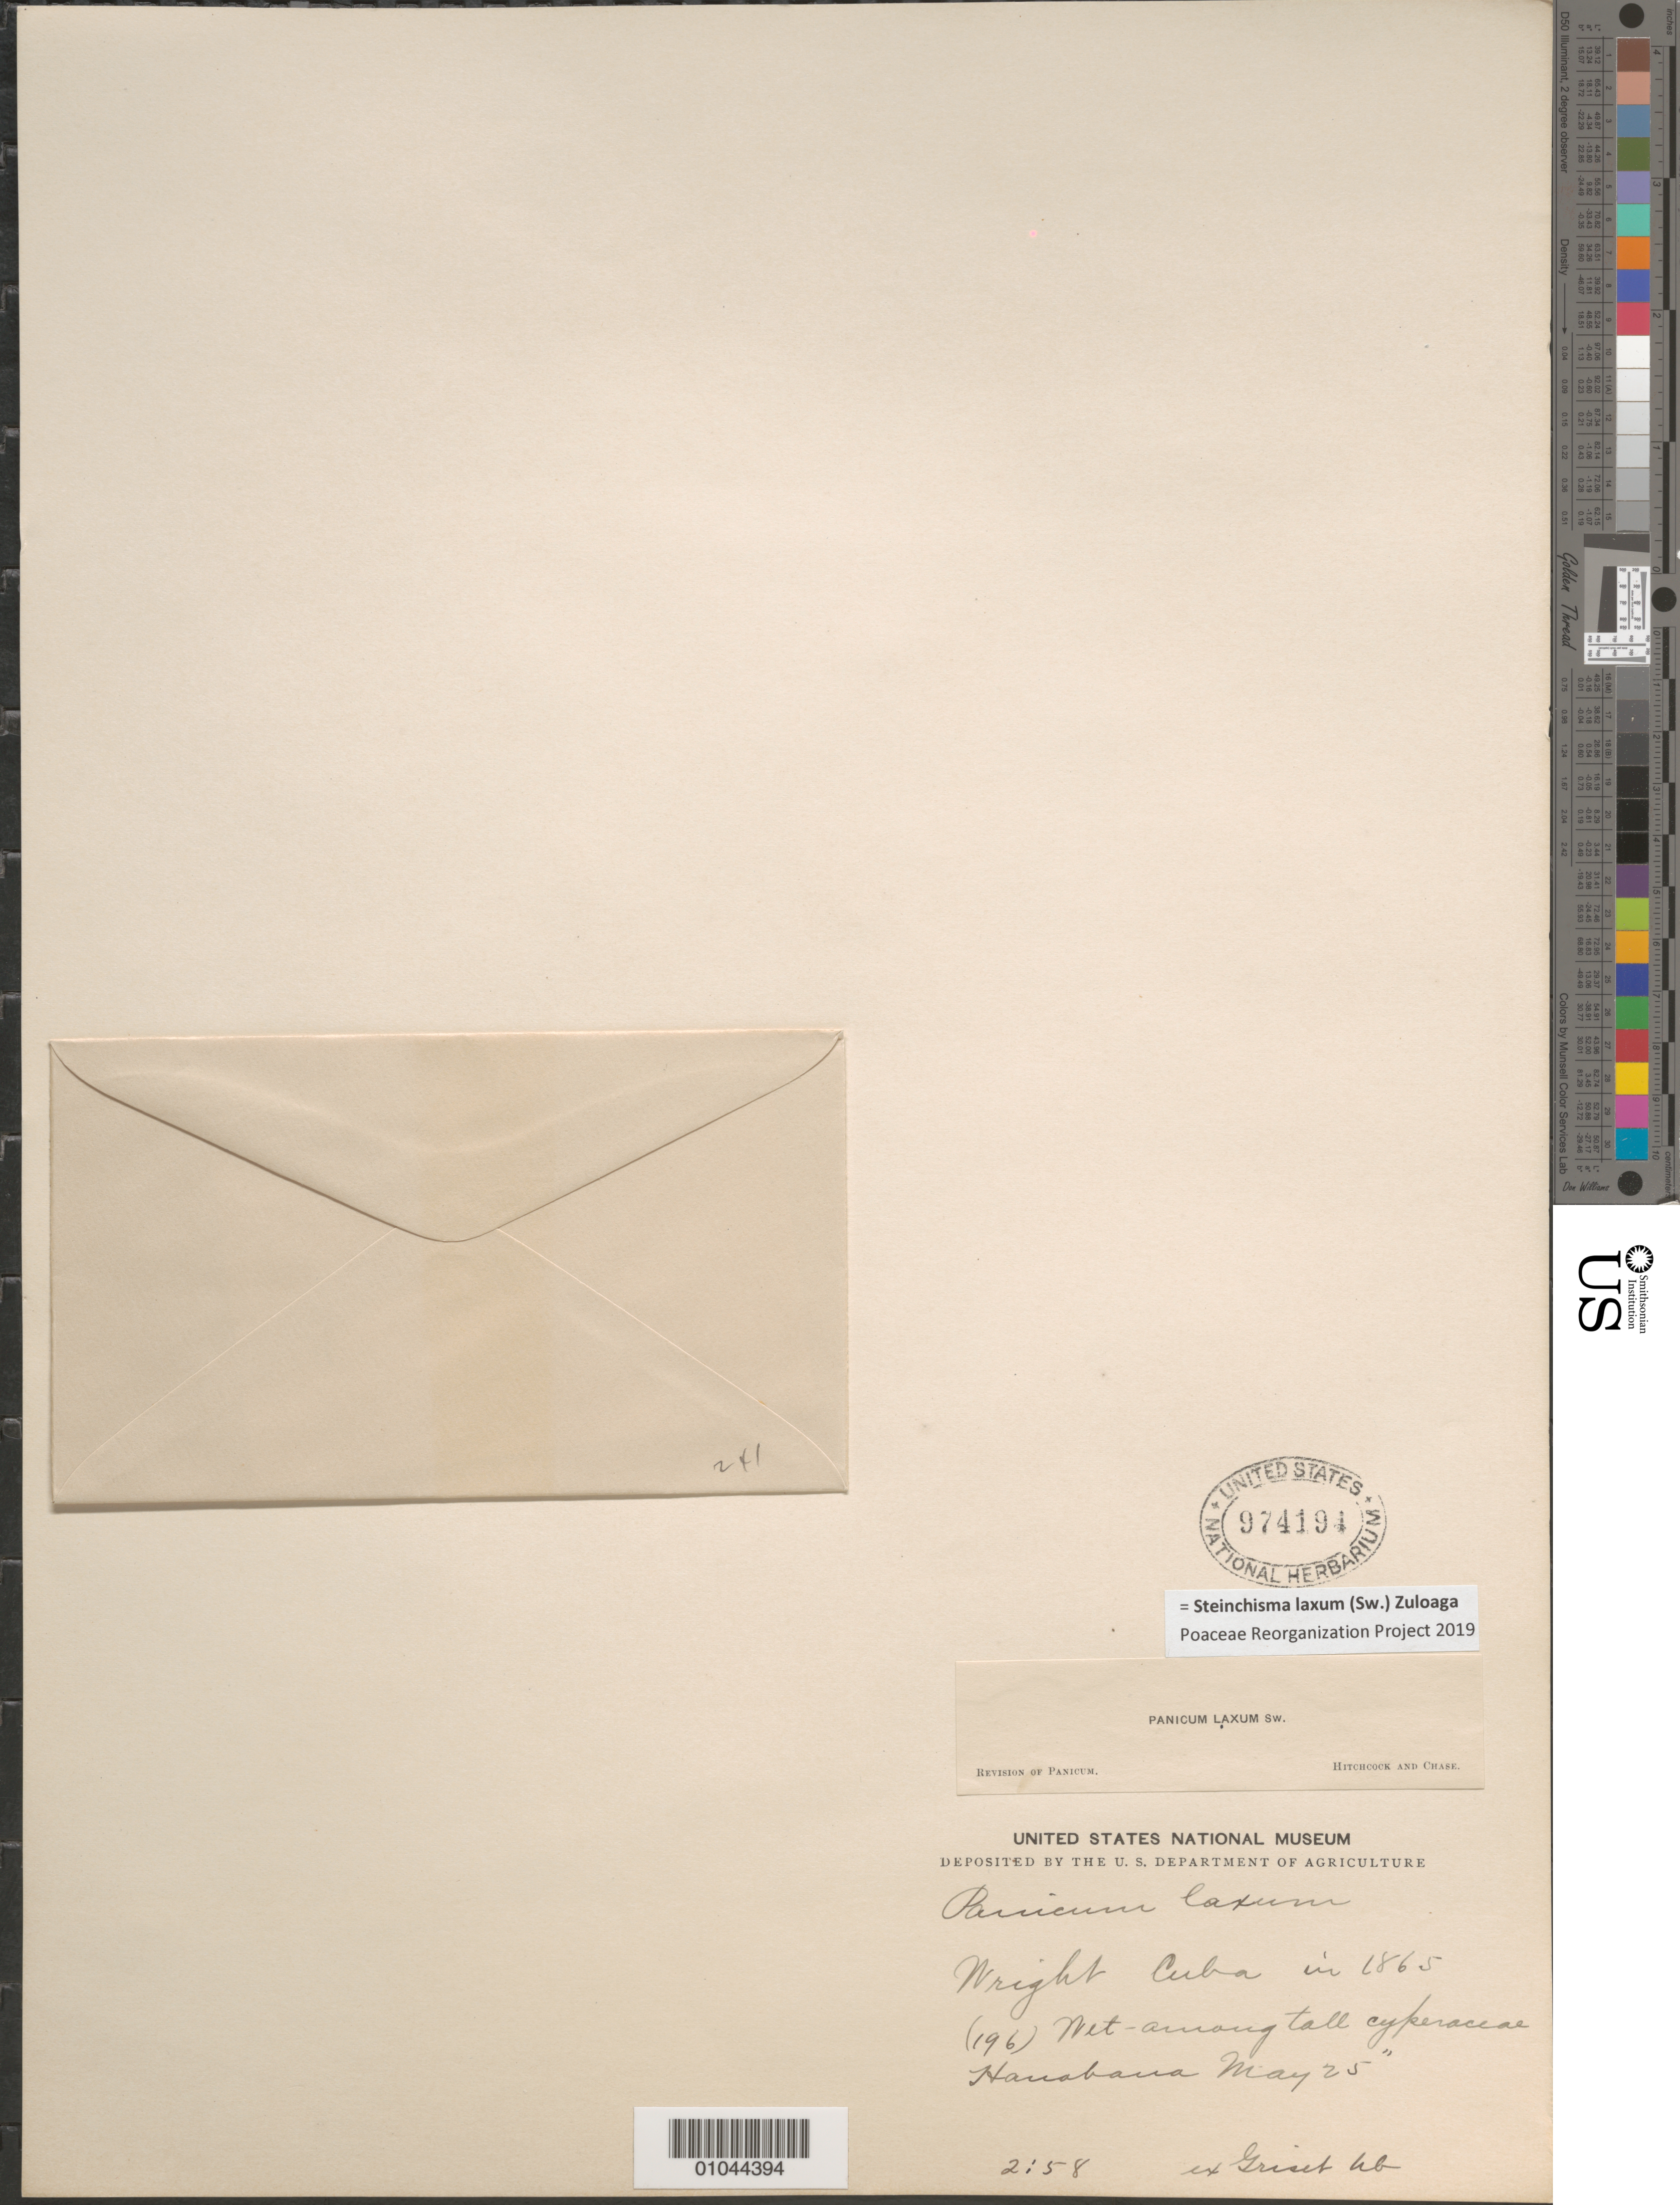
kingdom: Plantae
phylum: Tracheophyta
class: Liliopsida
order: Poales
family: Poaceae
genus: Panicum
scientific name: Panicum laxum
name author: Sw.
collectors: C. Wright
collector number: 241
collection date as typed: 25 May 1865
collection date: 1865-05-25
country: Cuba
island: Cuba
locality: Hanabana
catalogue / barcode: US 974194